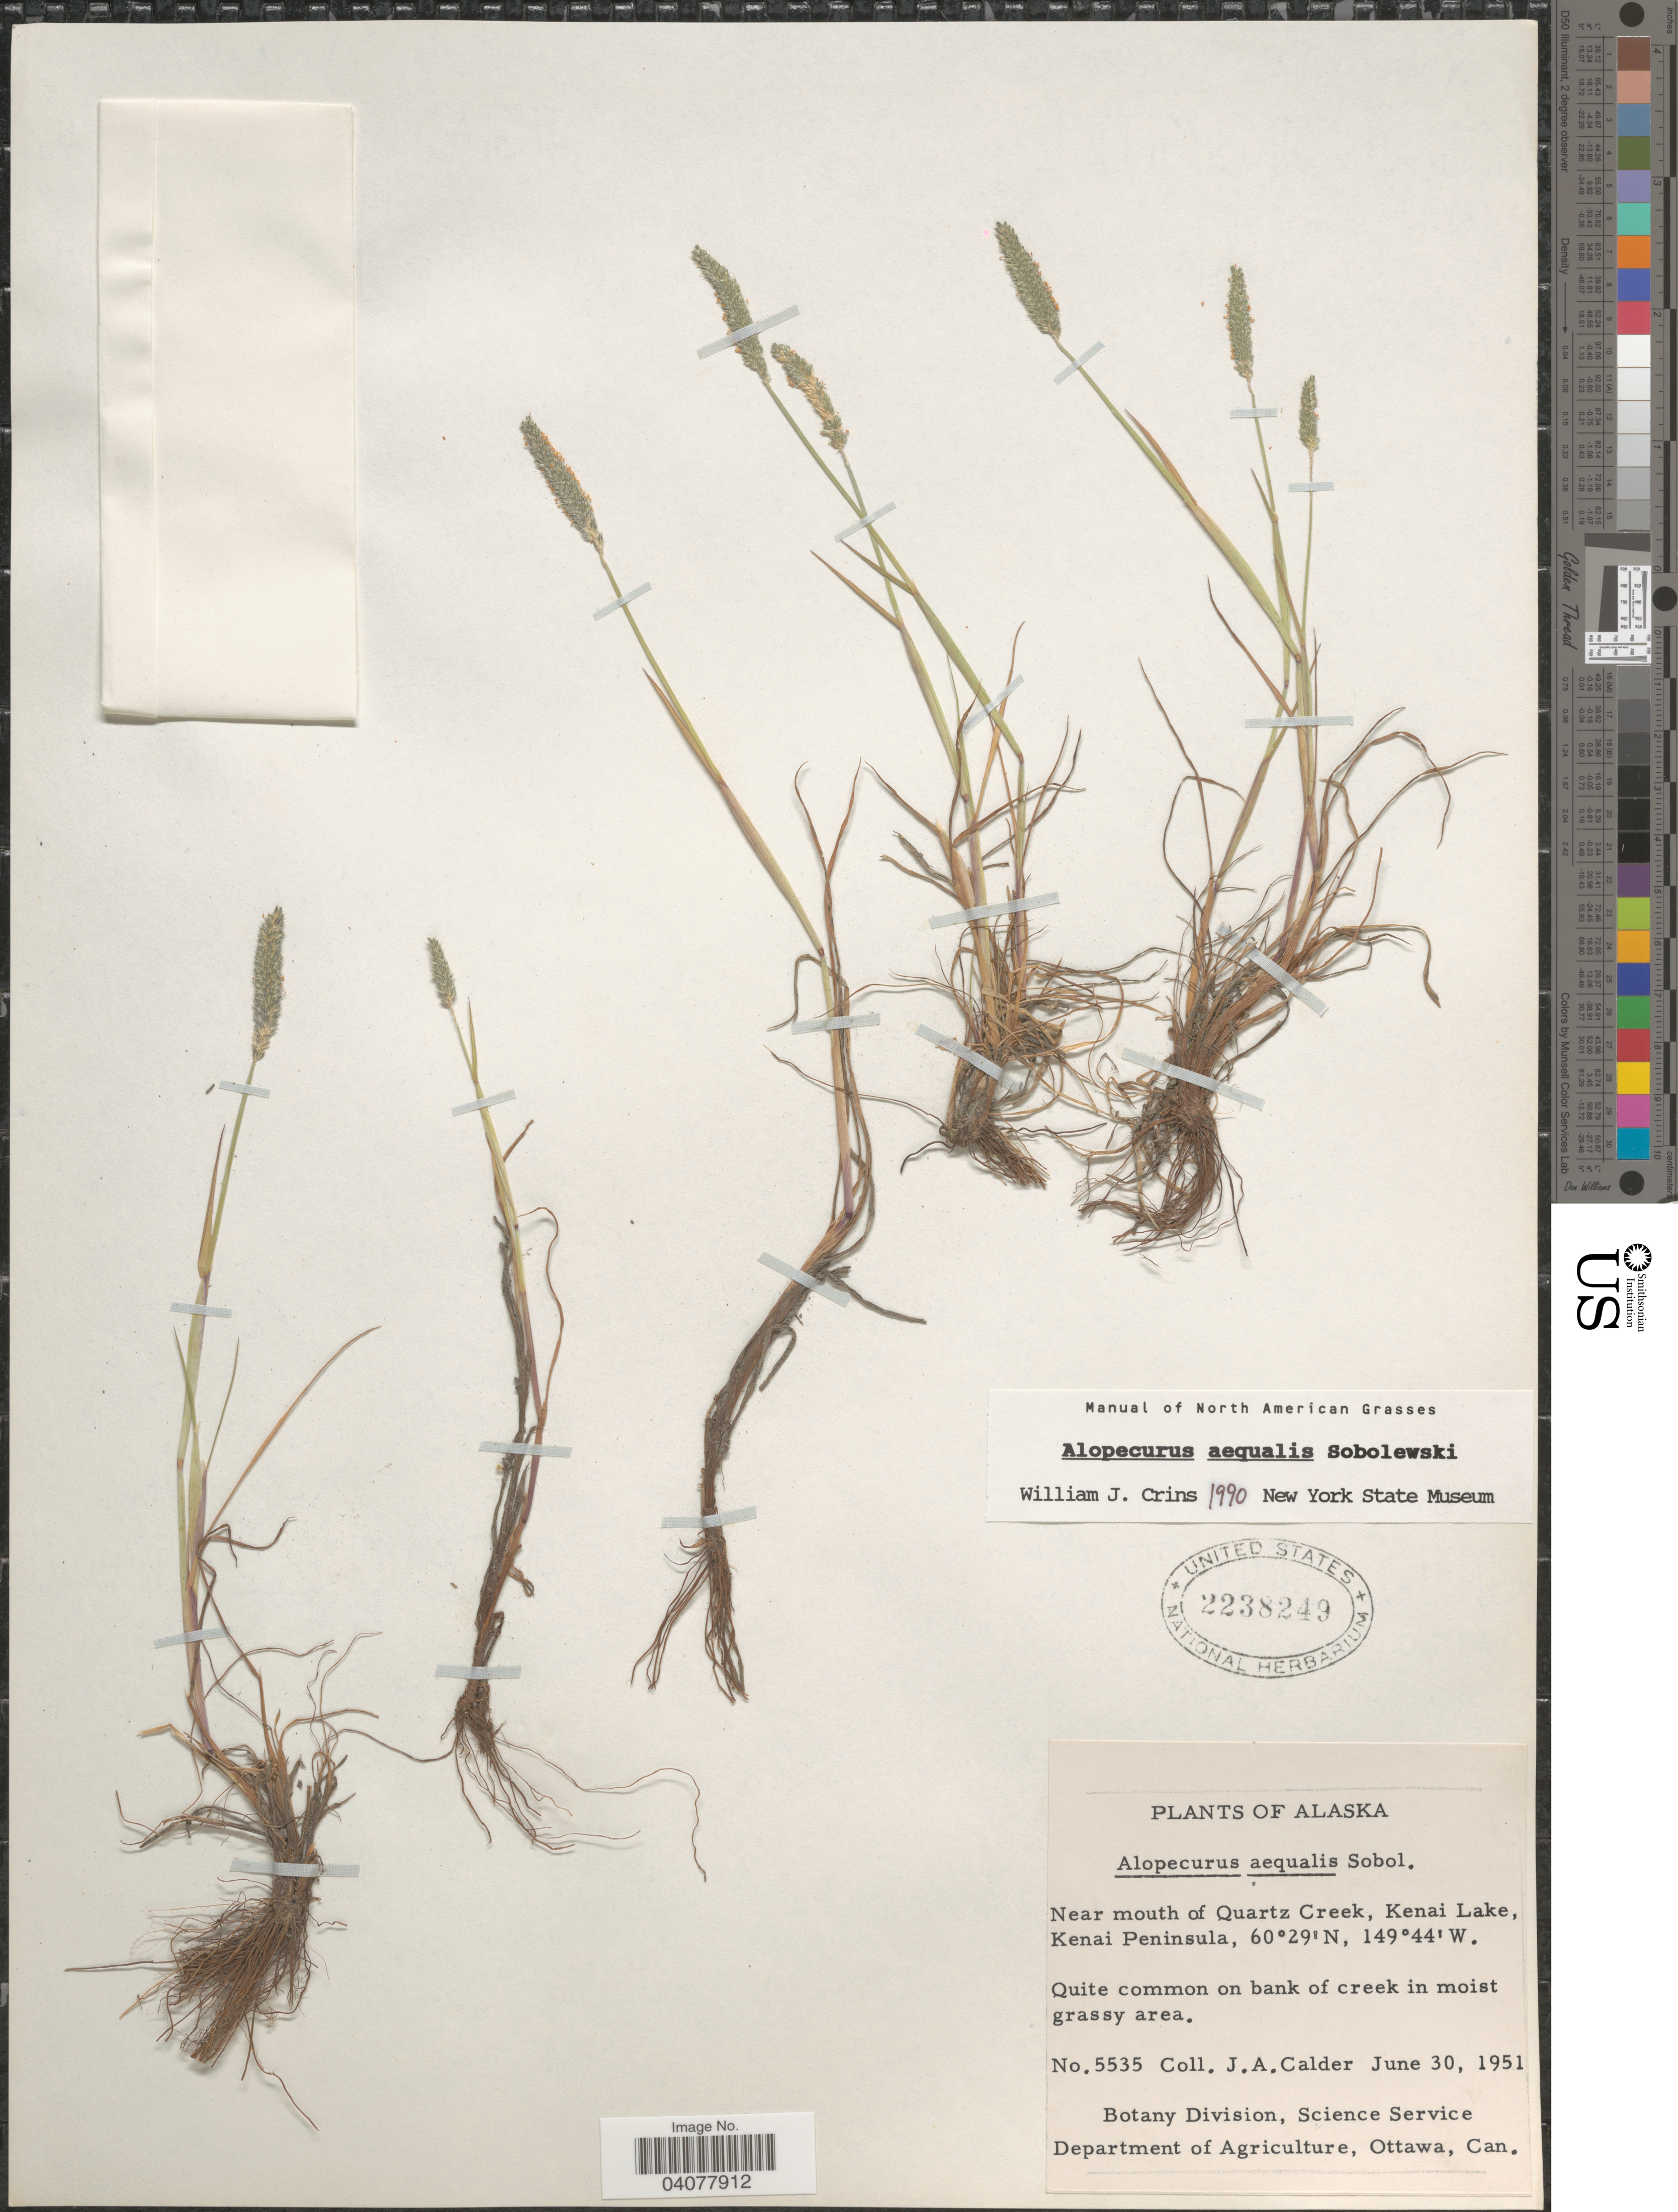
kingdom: Plantae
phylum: Tracheophyta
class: Liliopsida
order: Poales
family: Poaceae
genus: Alopecurus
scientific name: Alopecurus aequalis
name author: Sobol.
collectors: J. A. Calder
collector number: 5535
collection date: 1951-06-30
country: United States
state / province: Alaska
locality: Near mouth of Quartz Creek, Kenai Lake, Kenai Peninsula.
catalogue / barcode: US 2238249